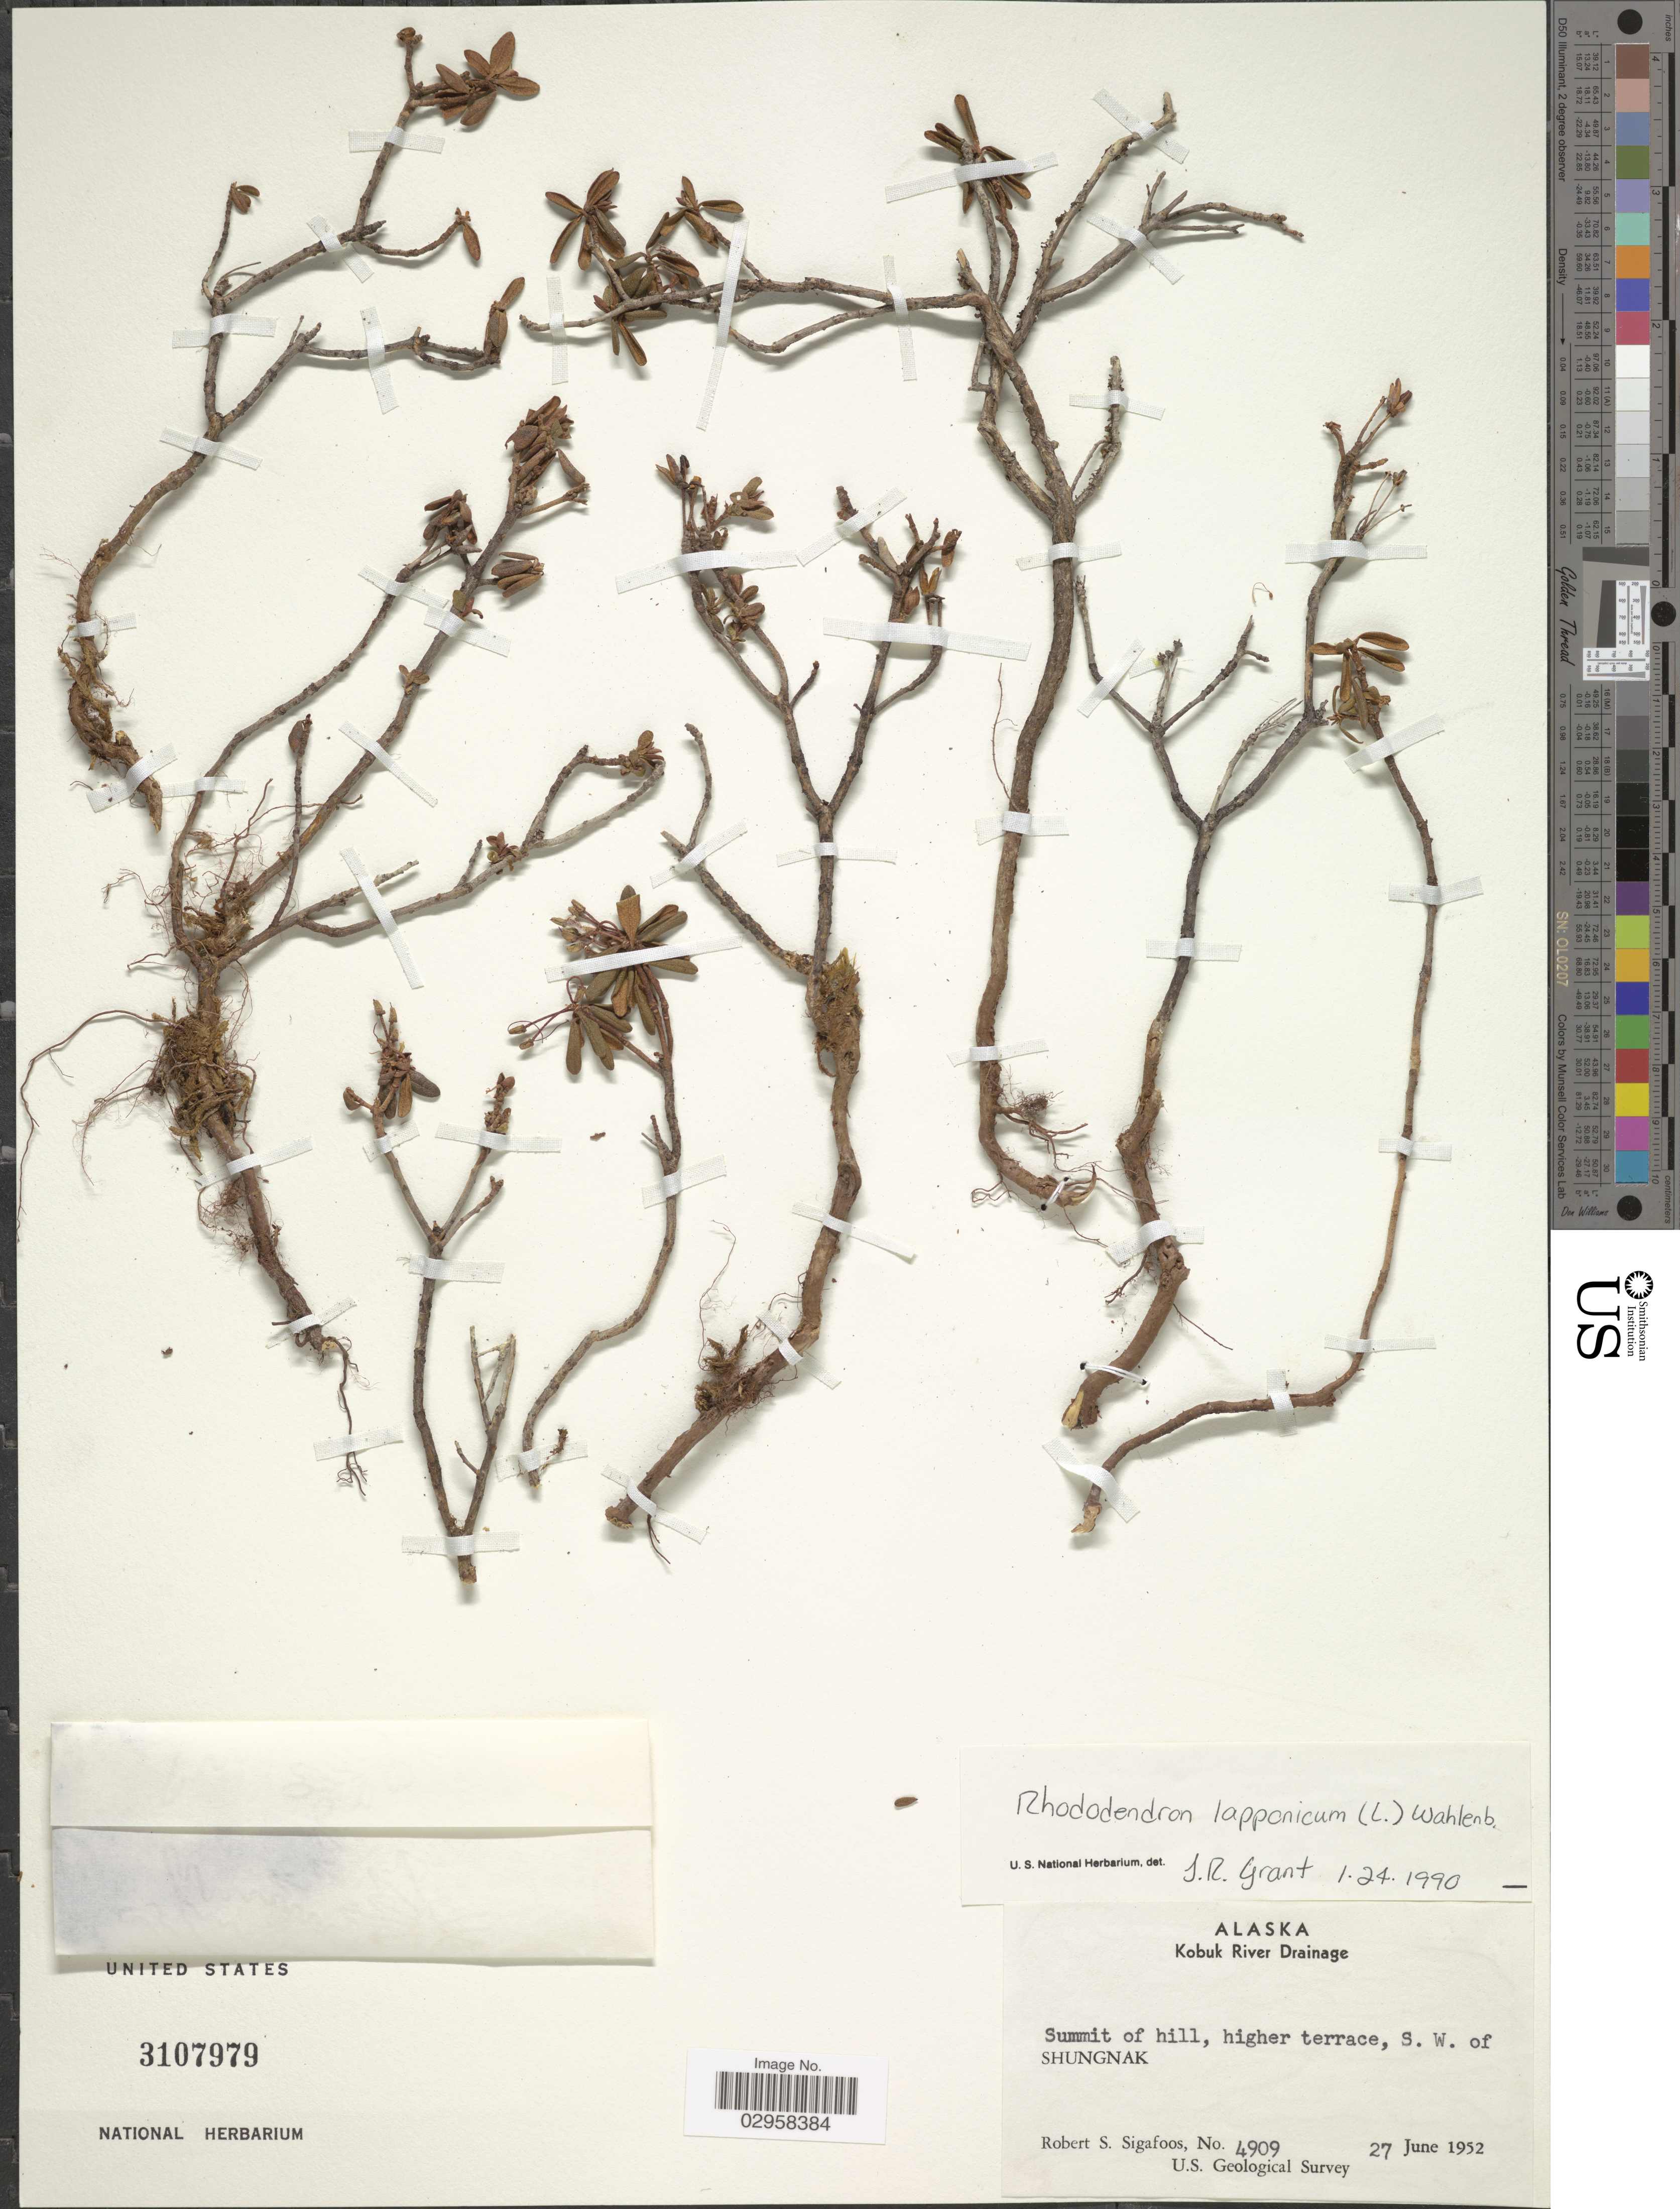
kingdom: Plantae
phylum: Tracheophyta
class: Magnoliopsida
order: Ericales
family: Ericaceae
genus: Rhododendron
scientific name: Rhododendron lapponicum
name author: (L.) Wahlenb.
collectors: R. Sigafoos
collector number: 4909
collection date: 1952-06-27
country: United States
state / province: Alaska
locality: Kobuk River Drainage. Summit of hill, higher terrace, S. W. of Shungnak.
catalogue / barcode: US 3107979